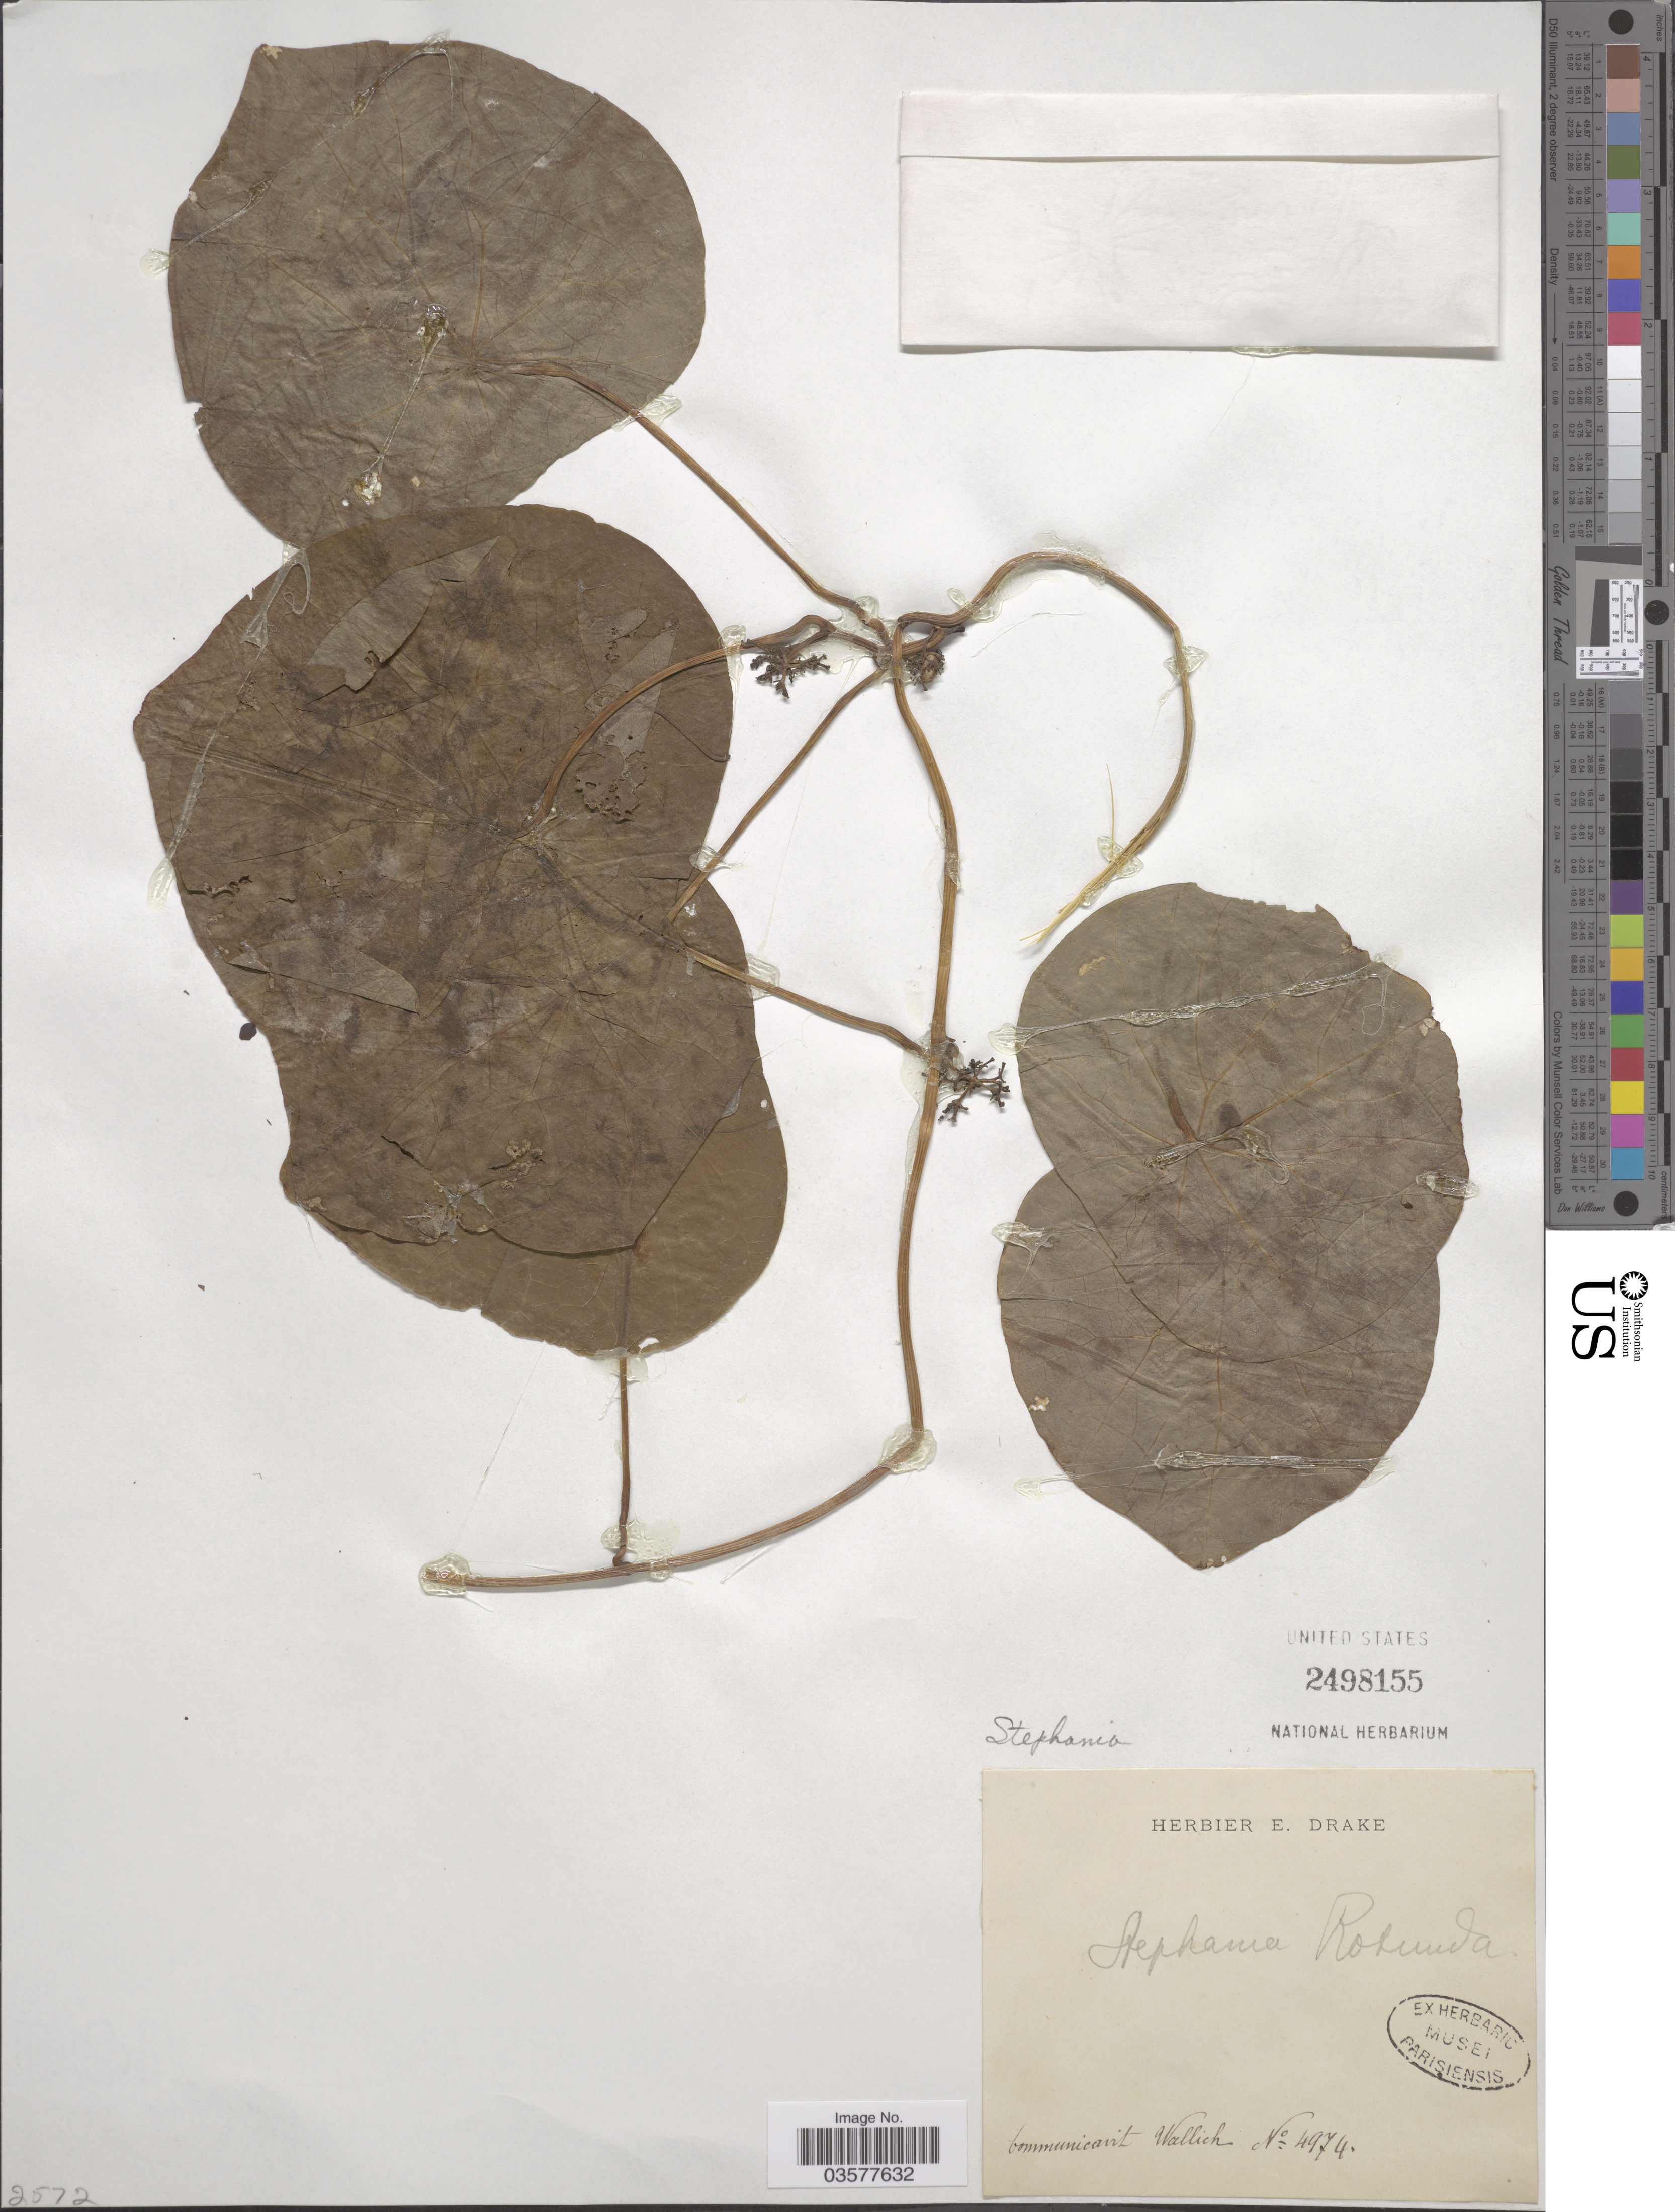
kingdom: Plantae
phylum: Tracheophyta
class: Magnoliopsida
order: Ranunculales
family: Menispermaceae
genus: Stephania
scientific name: Stephania rotunda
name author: Lour.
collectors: ex herb. E. Drake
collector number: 4974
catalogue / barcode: US 2498155